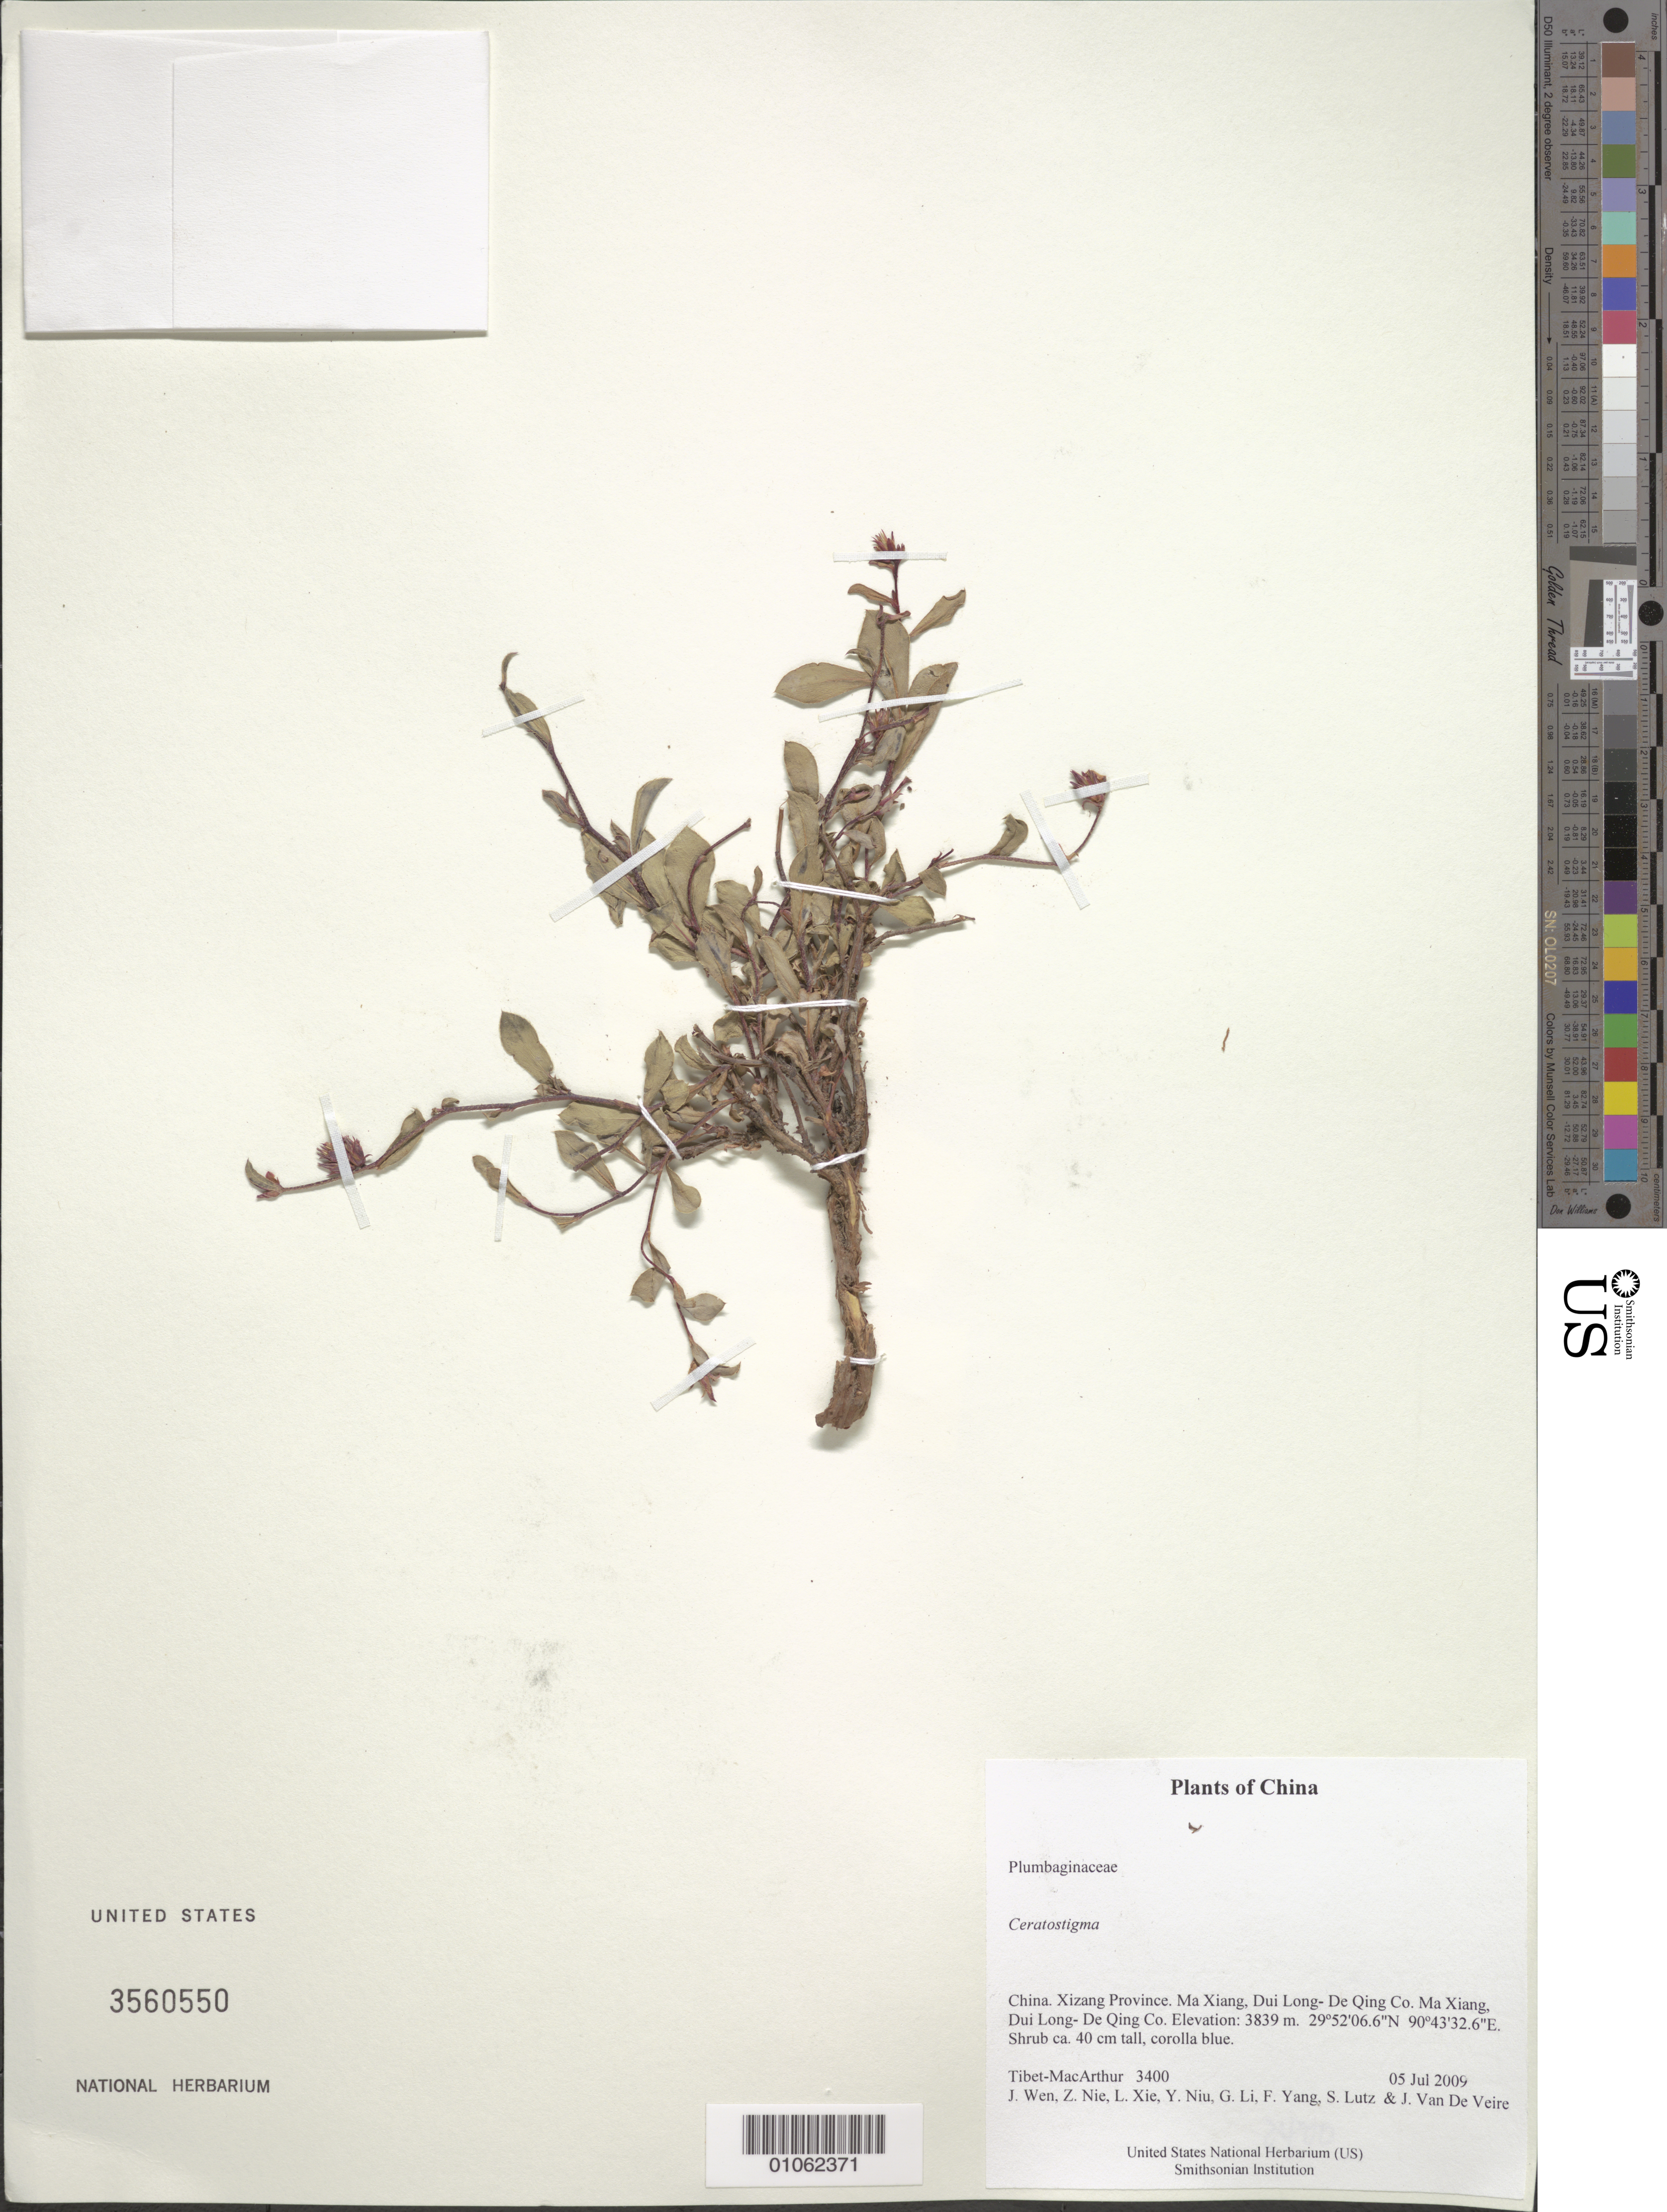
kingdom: Plantae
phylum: Tracheophyta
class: Magnoliopsida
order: Caryophyllales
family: Plumbaginaceae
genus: Ceratostigma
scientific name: Ceratostigma sp.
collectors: Tibet-MacArthur, J. Wen, Z. Nie, L. Xie, Y. Niu, G. Li, F. Yang, S. Lutz & J. Van De Veire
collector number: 3400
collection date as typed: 05 Jul 2009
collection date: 2009-07-05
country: China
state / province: Xizang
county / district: Ma Xiang, Dui Long- De Qing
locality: Ma Xiang, Dui Long- De Qing Co.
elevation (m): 3839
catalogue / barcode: US 3560550